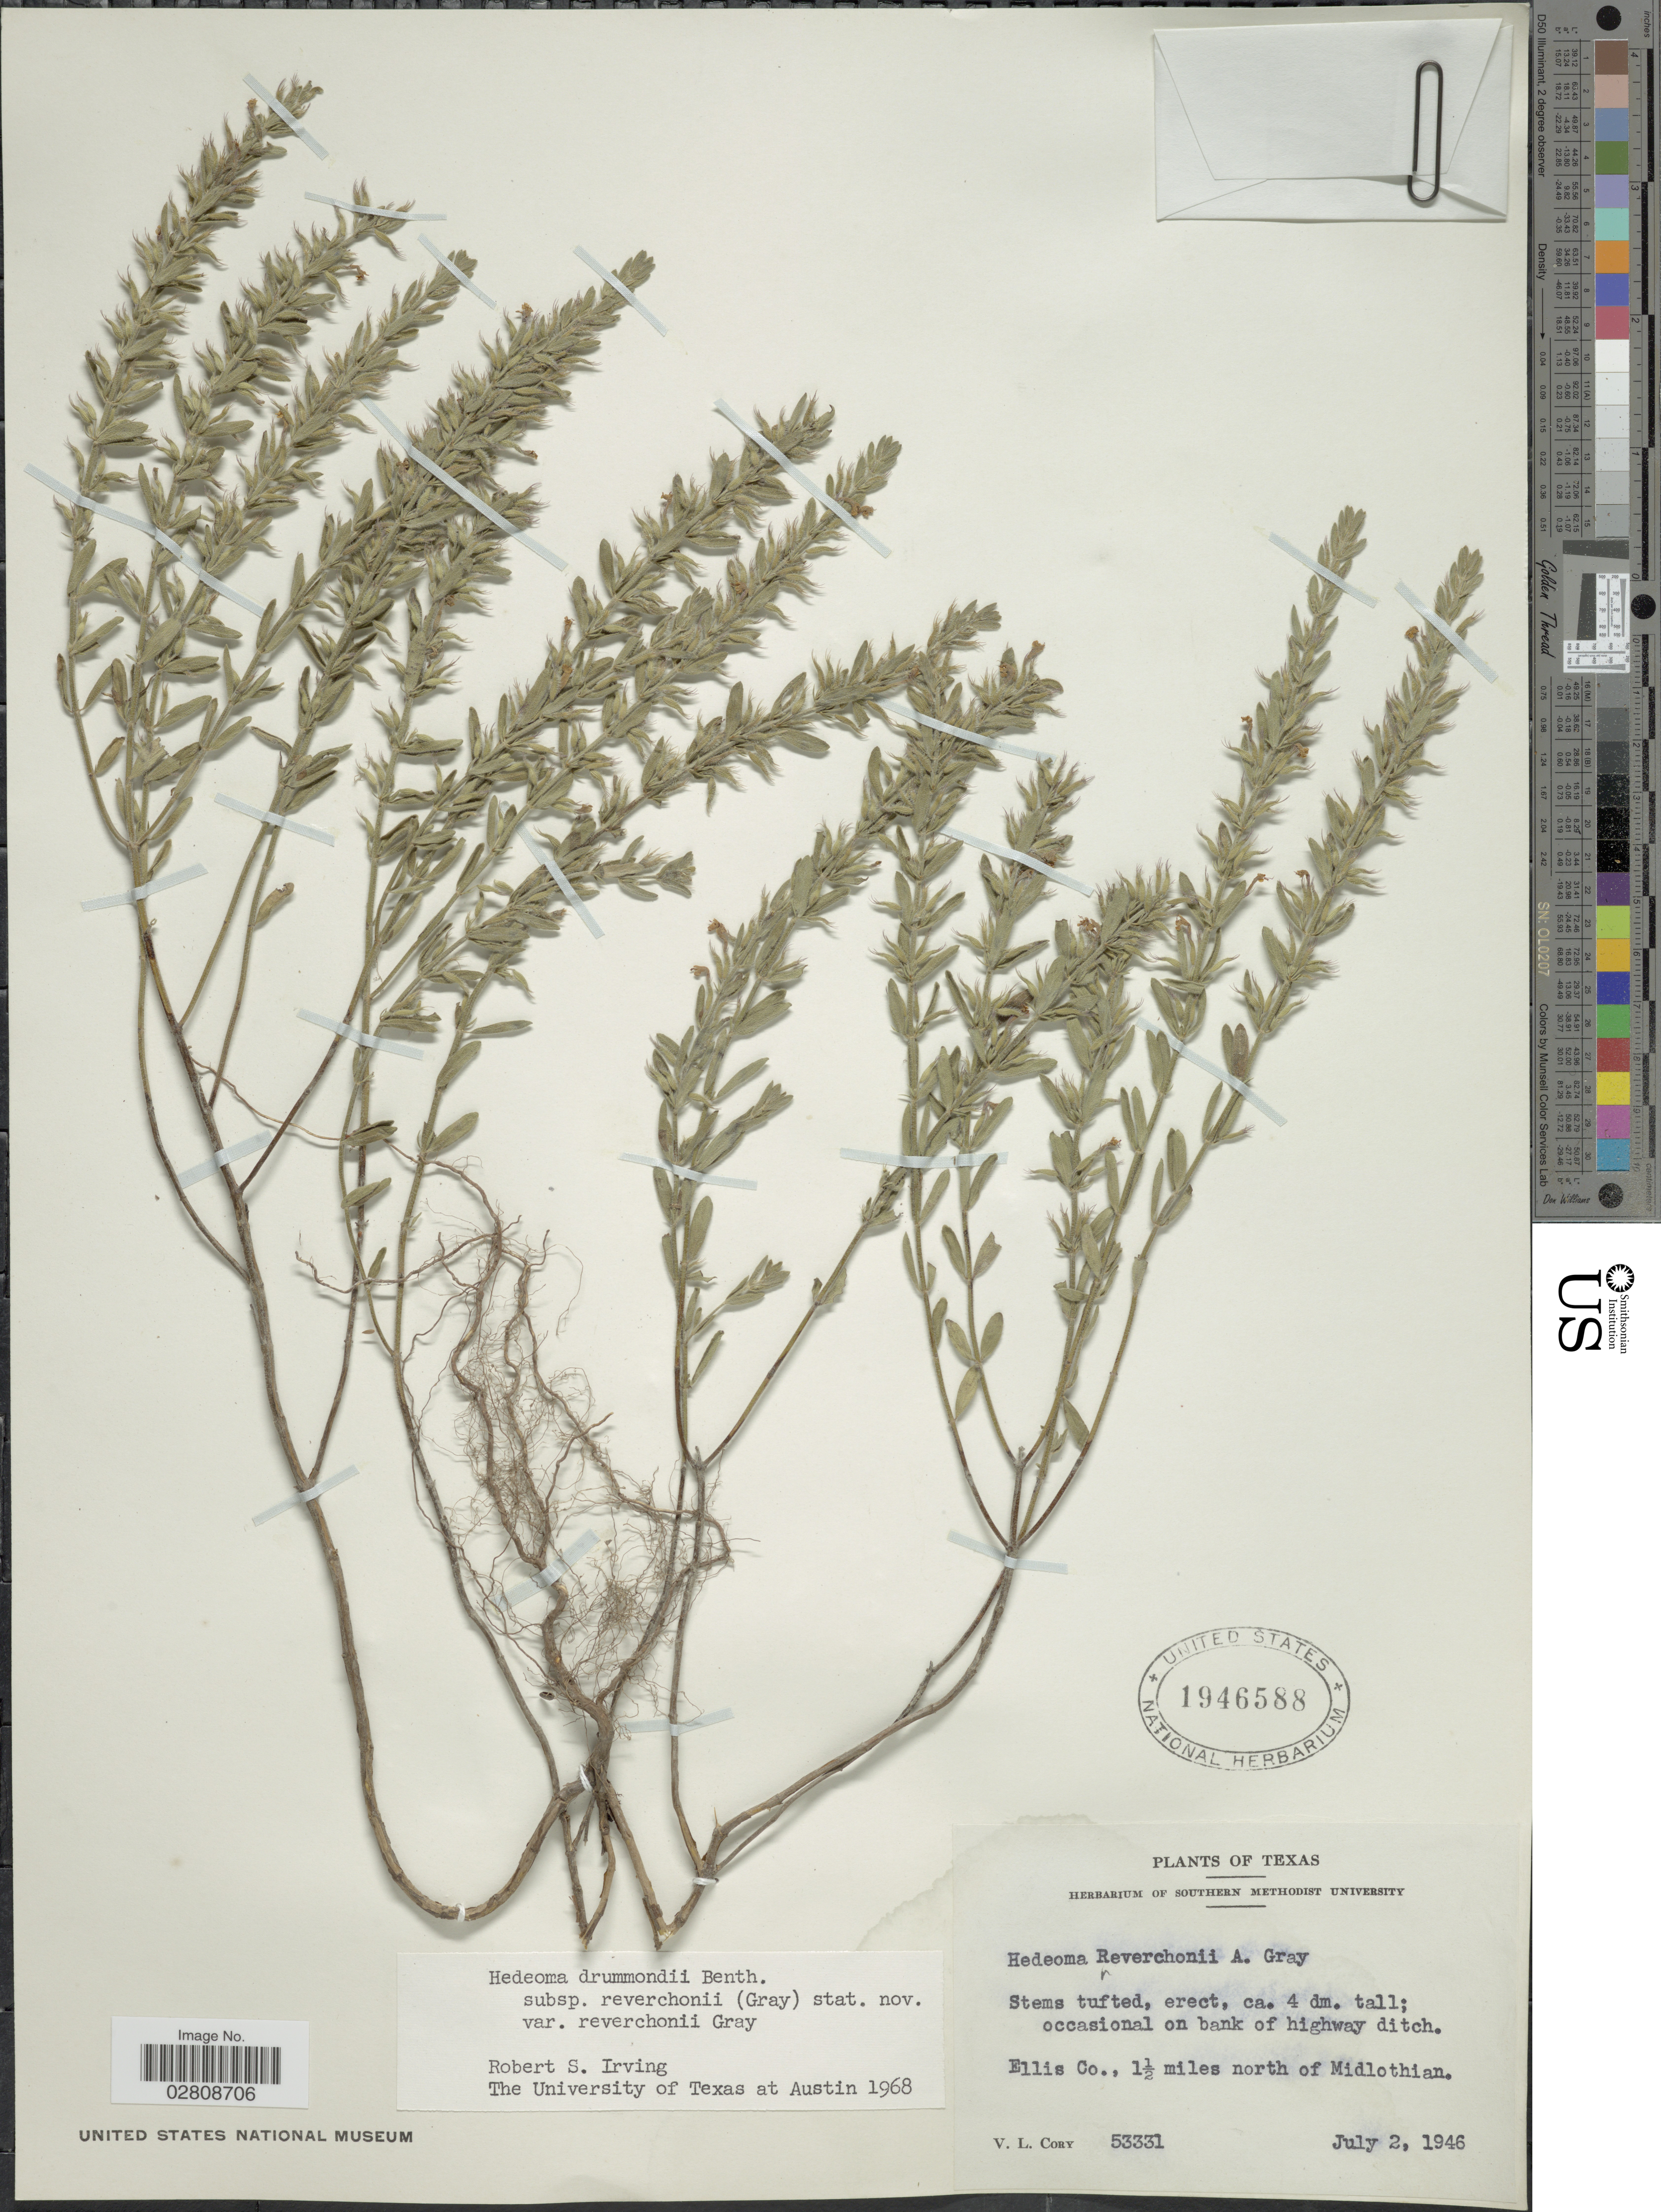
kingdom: Plantae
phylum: Tracheophyta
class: Magnoliopsida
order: Lamiales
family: Lamiaceae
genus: Hedeoma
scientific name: Hedeoma drummondii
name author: Benth.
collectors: V. Cory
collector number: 53331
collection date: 1946-07-02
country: United States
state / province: Texas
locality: Ellis Co., 1½ miles north of Midlothian.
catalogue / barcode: US 1946588